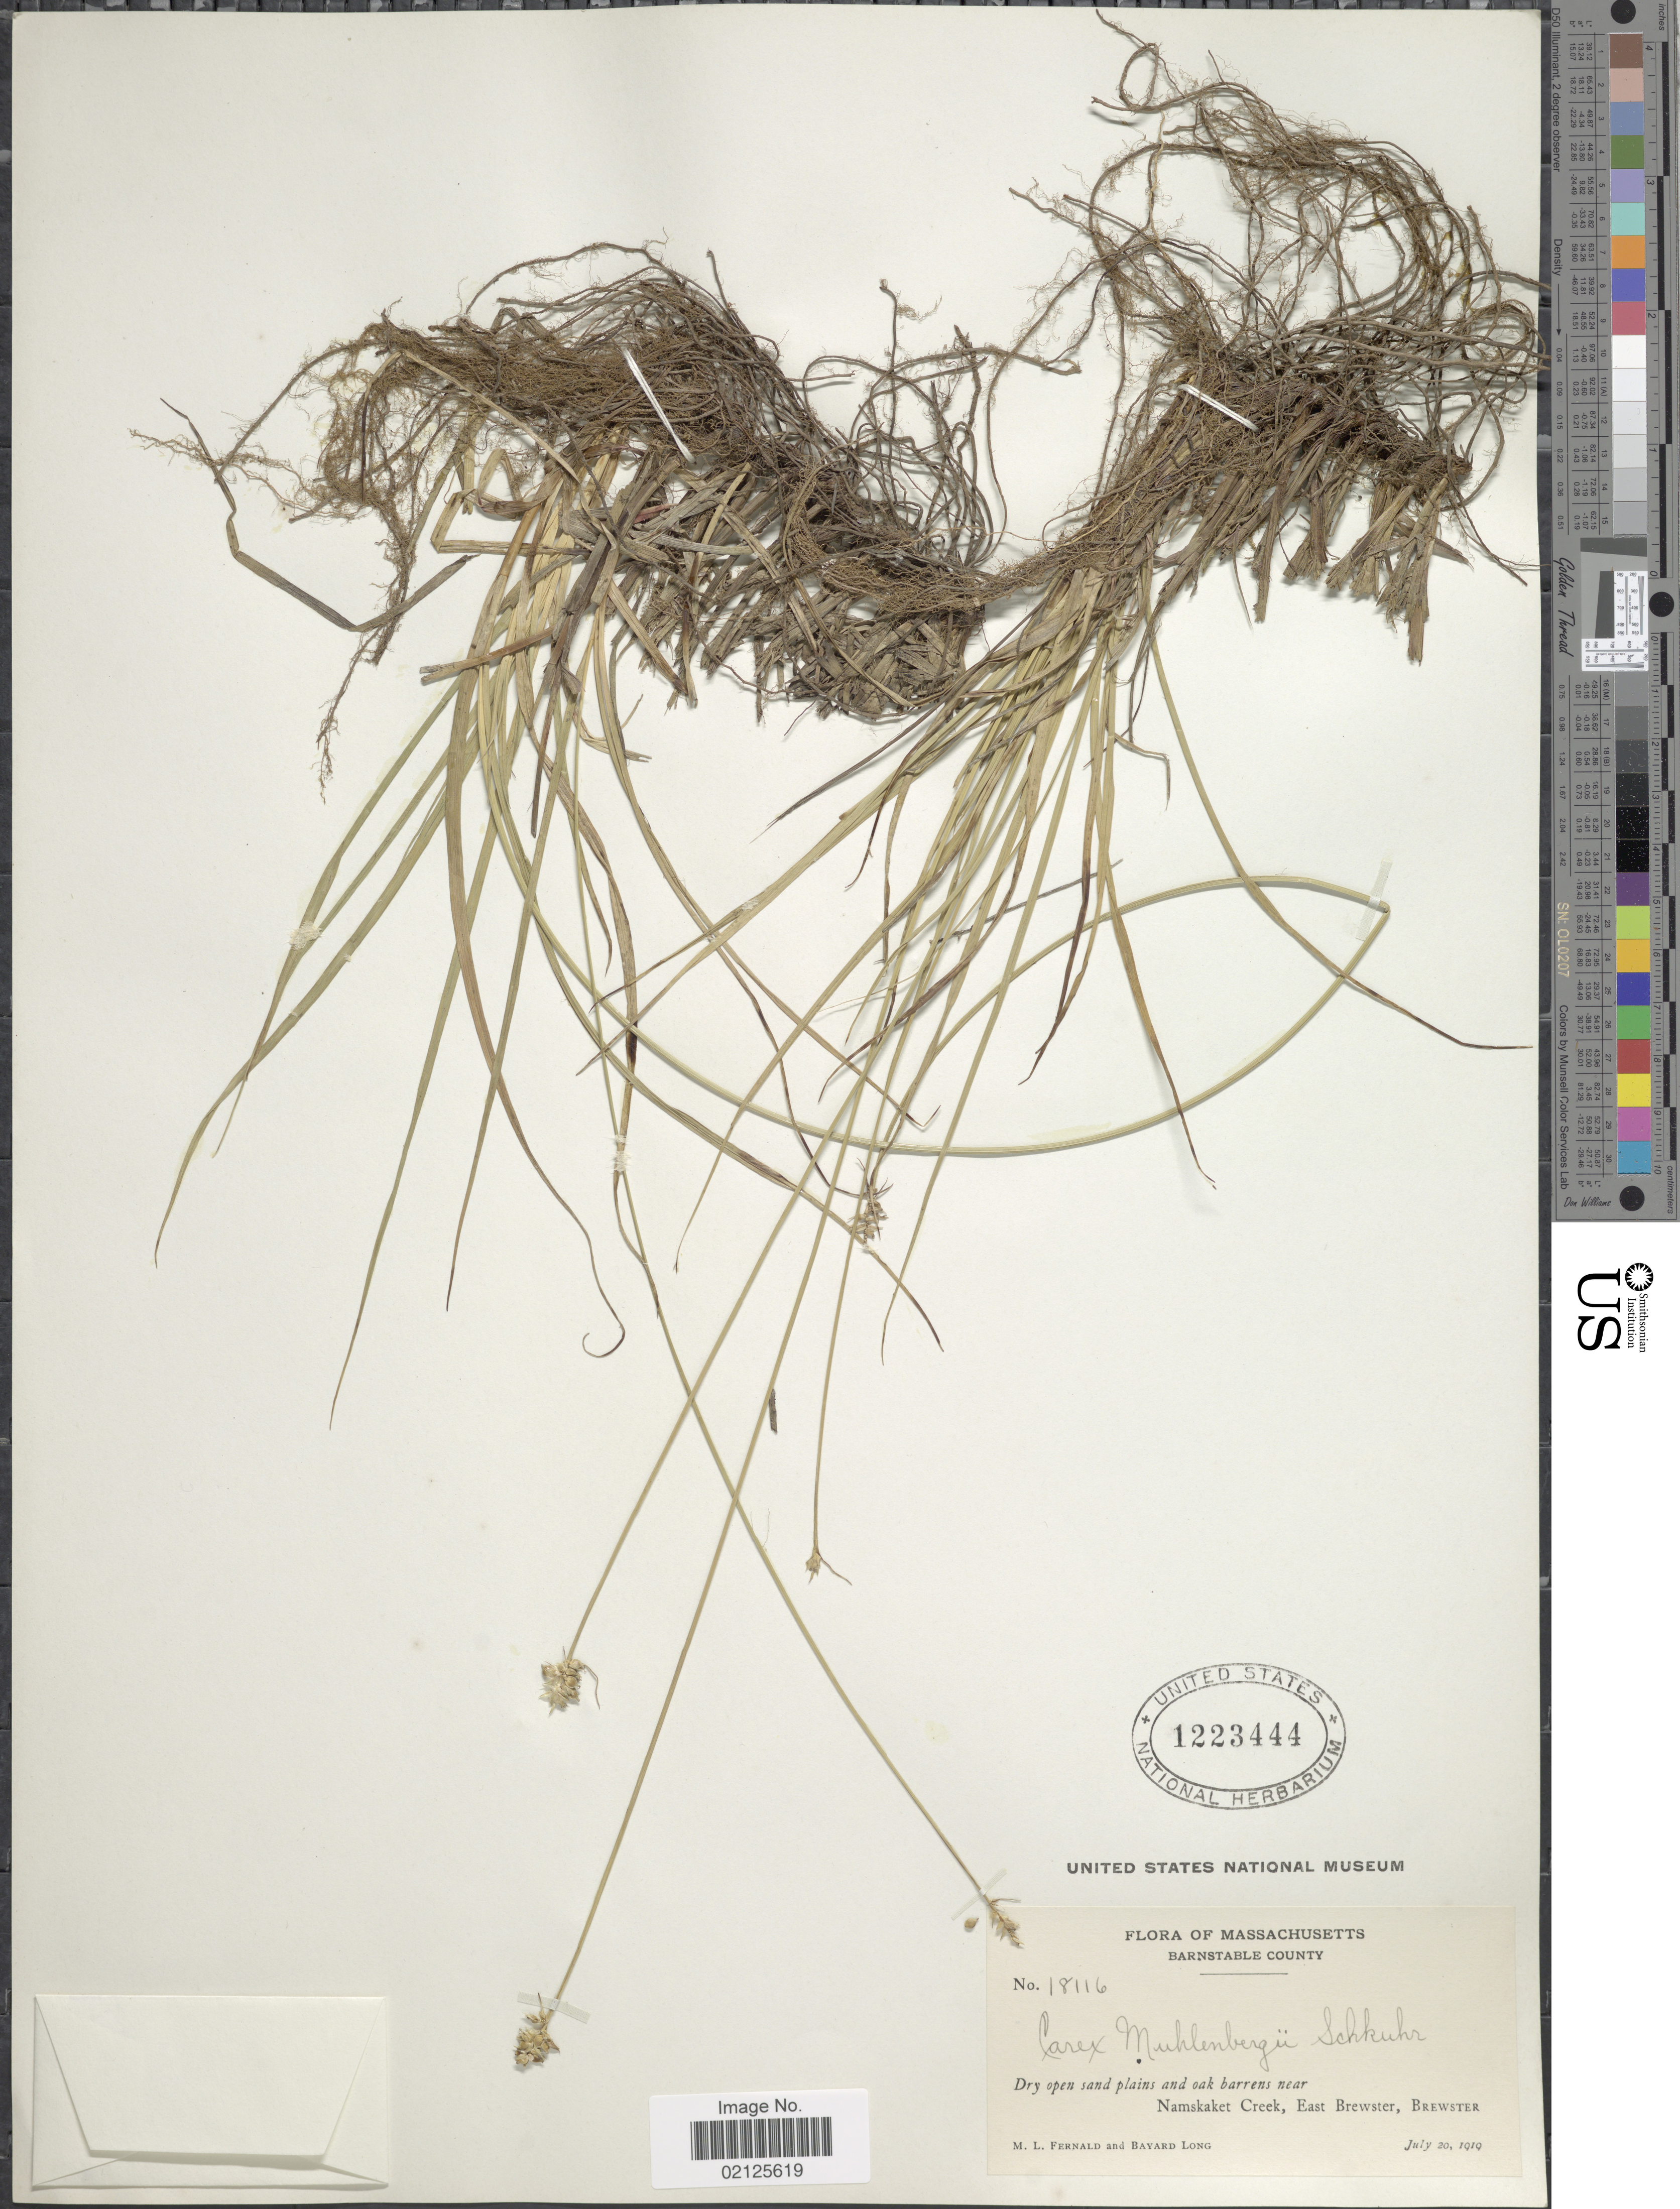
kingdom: Plantae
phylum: Tracheophyta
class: Liliopsida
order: Poales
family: Cyperaceae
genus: Carex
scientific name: Carex muehlenbergii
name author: Willd.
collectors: M. L. Fernald & B. Long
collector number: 18116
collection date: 1919-07-20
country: United States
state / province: Massachusetts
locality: Barnstable County, Dry open sand plain and oak barrens near Namskaket Creek, East Brewster, Brewster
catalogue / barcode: US 1223444